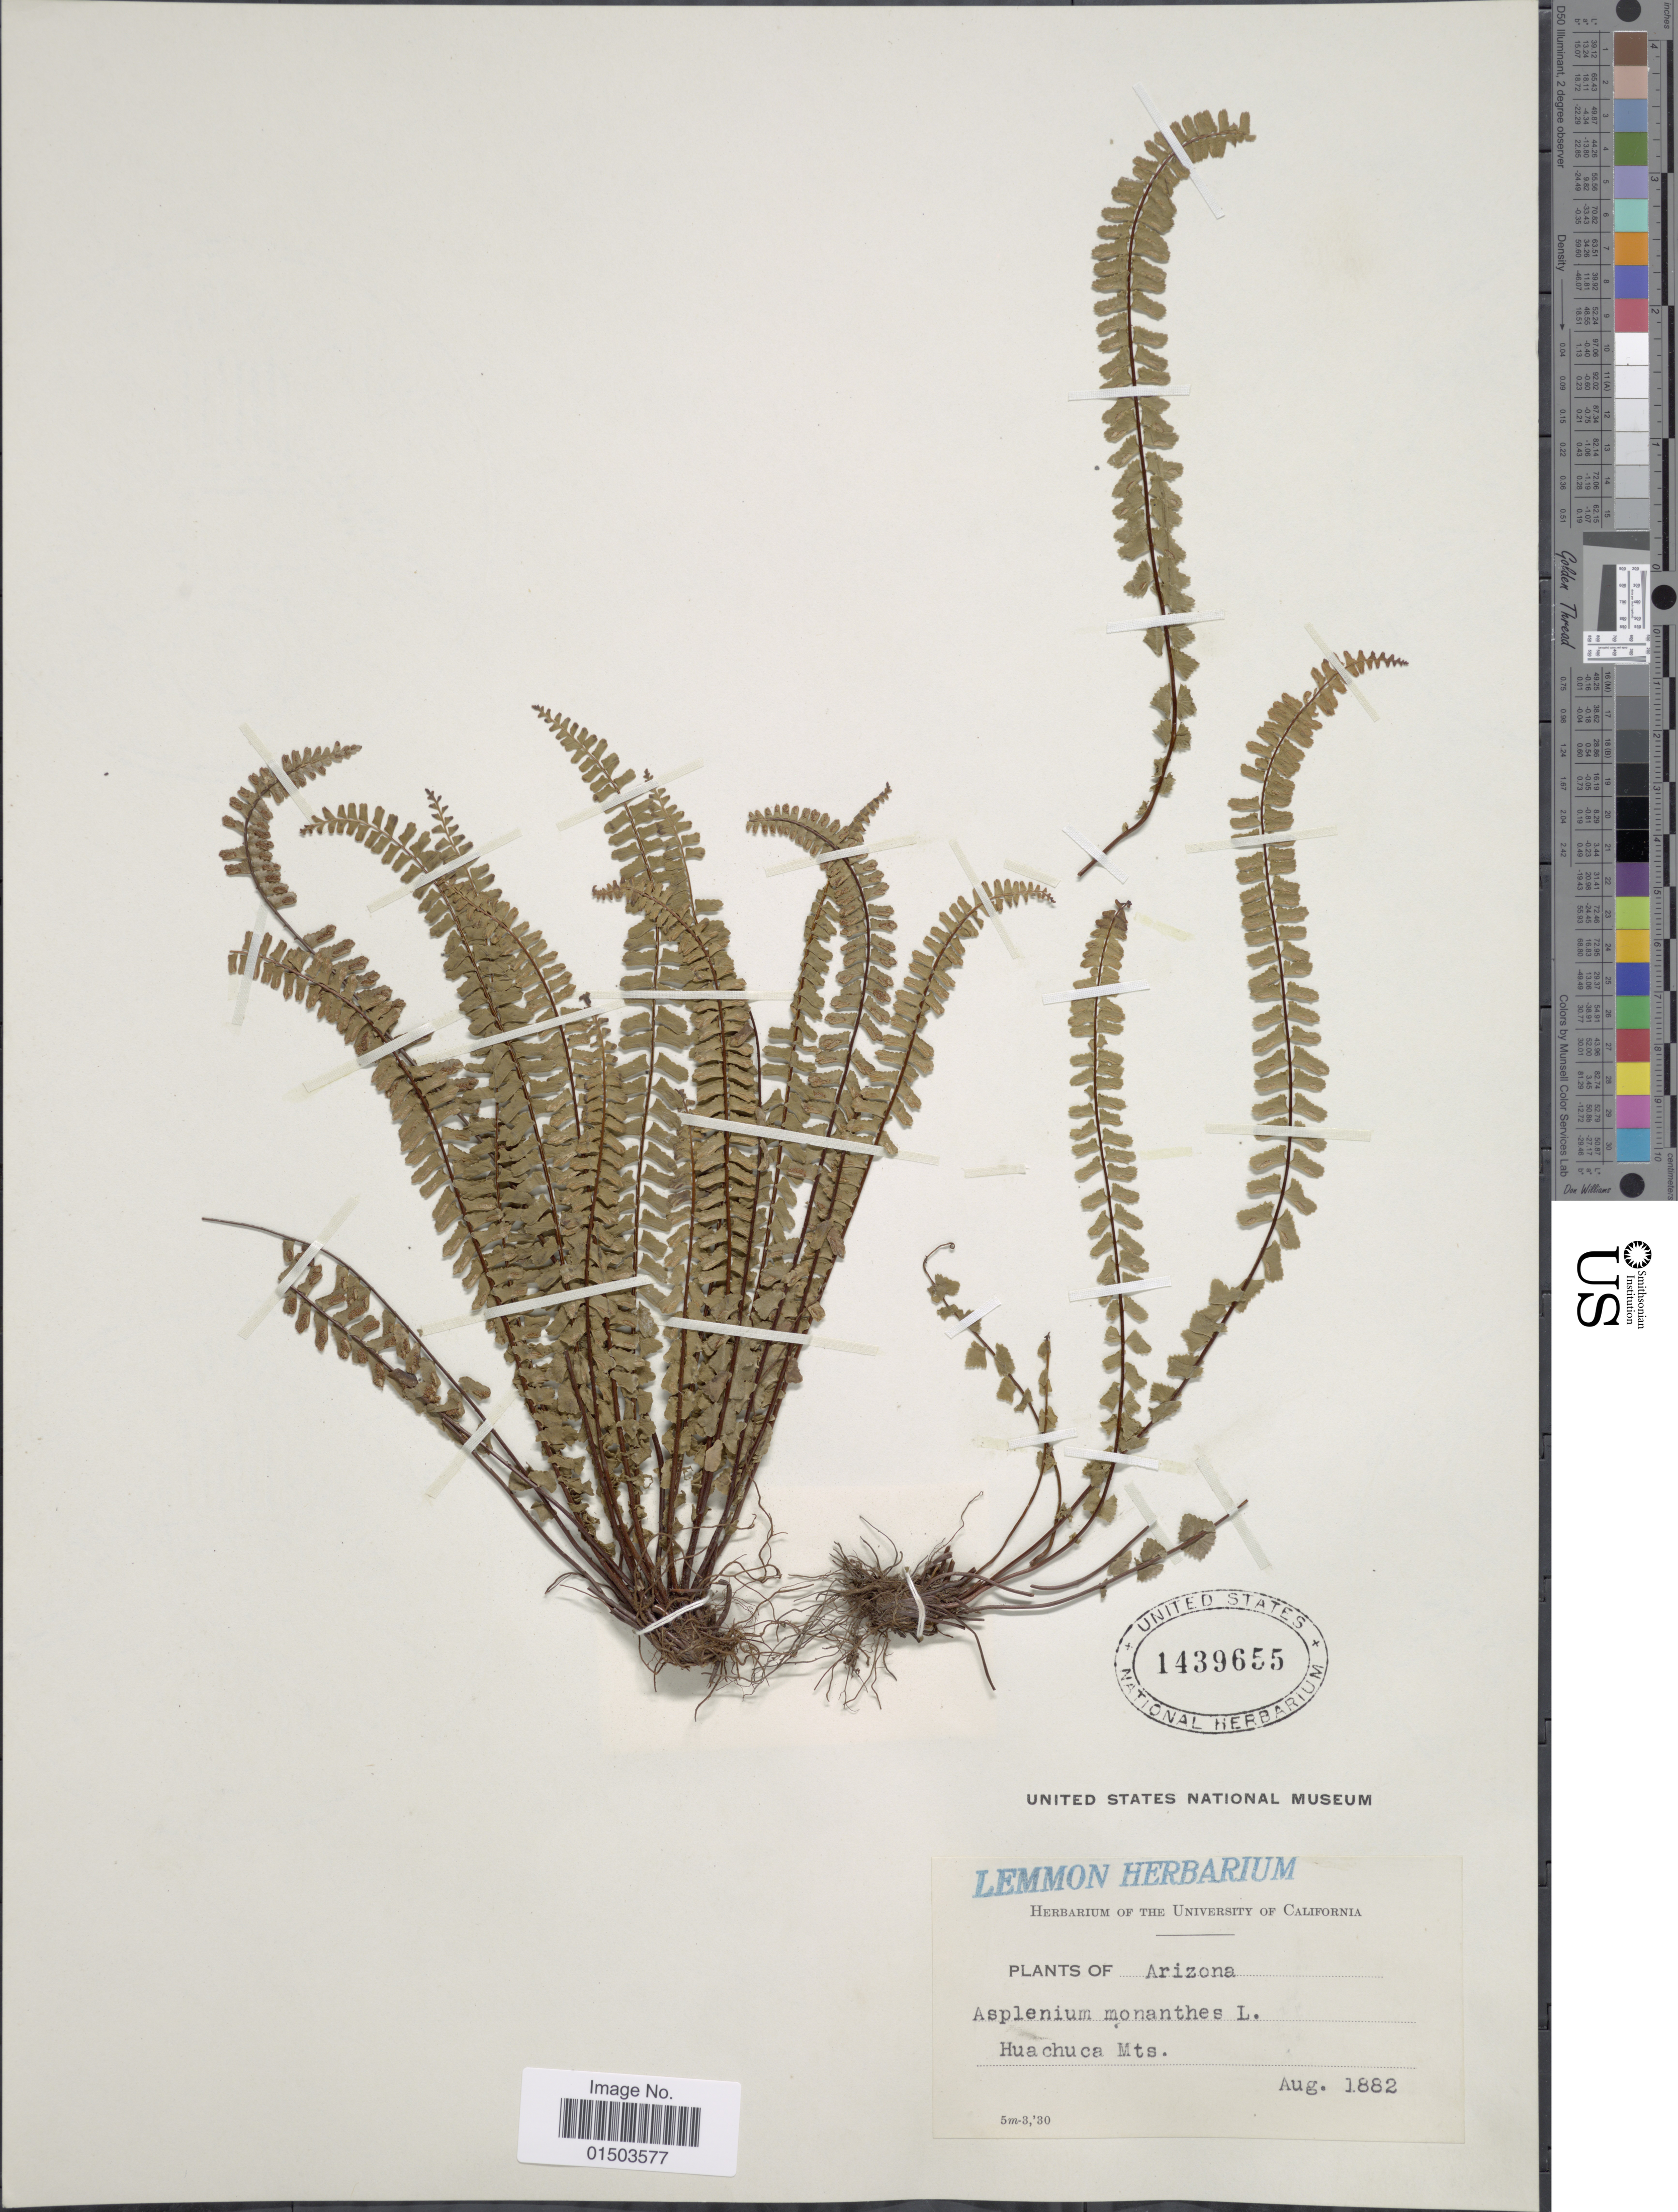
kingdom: Plantae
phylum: Tracheophyta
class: Polypodiopsida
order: Polypodiales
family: Aspleniaceae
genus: Asplenium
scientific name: Asplenium monanthes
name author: L.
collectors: ex herb. Lemmon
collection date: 1882-08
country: United States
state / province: Arizona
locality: Arizona, Huachuca Mts.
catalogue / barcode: US 1439655